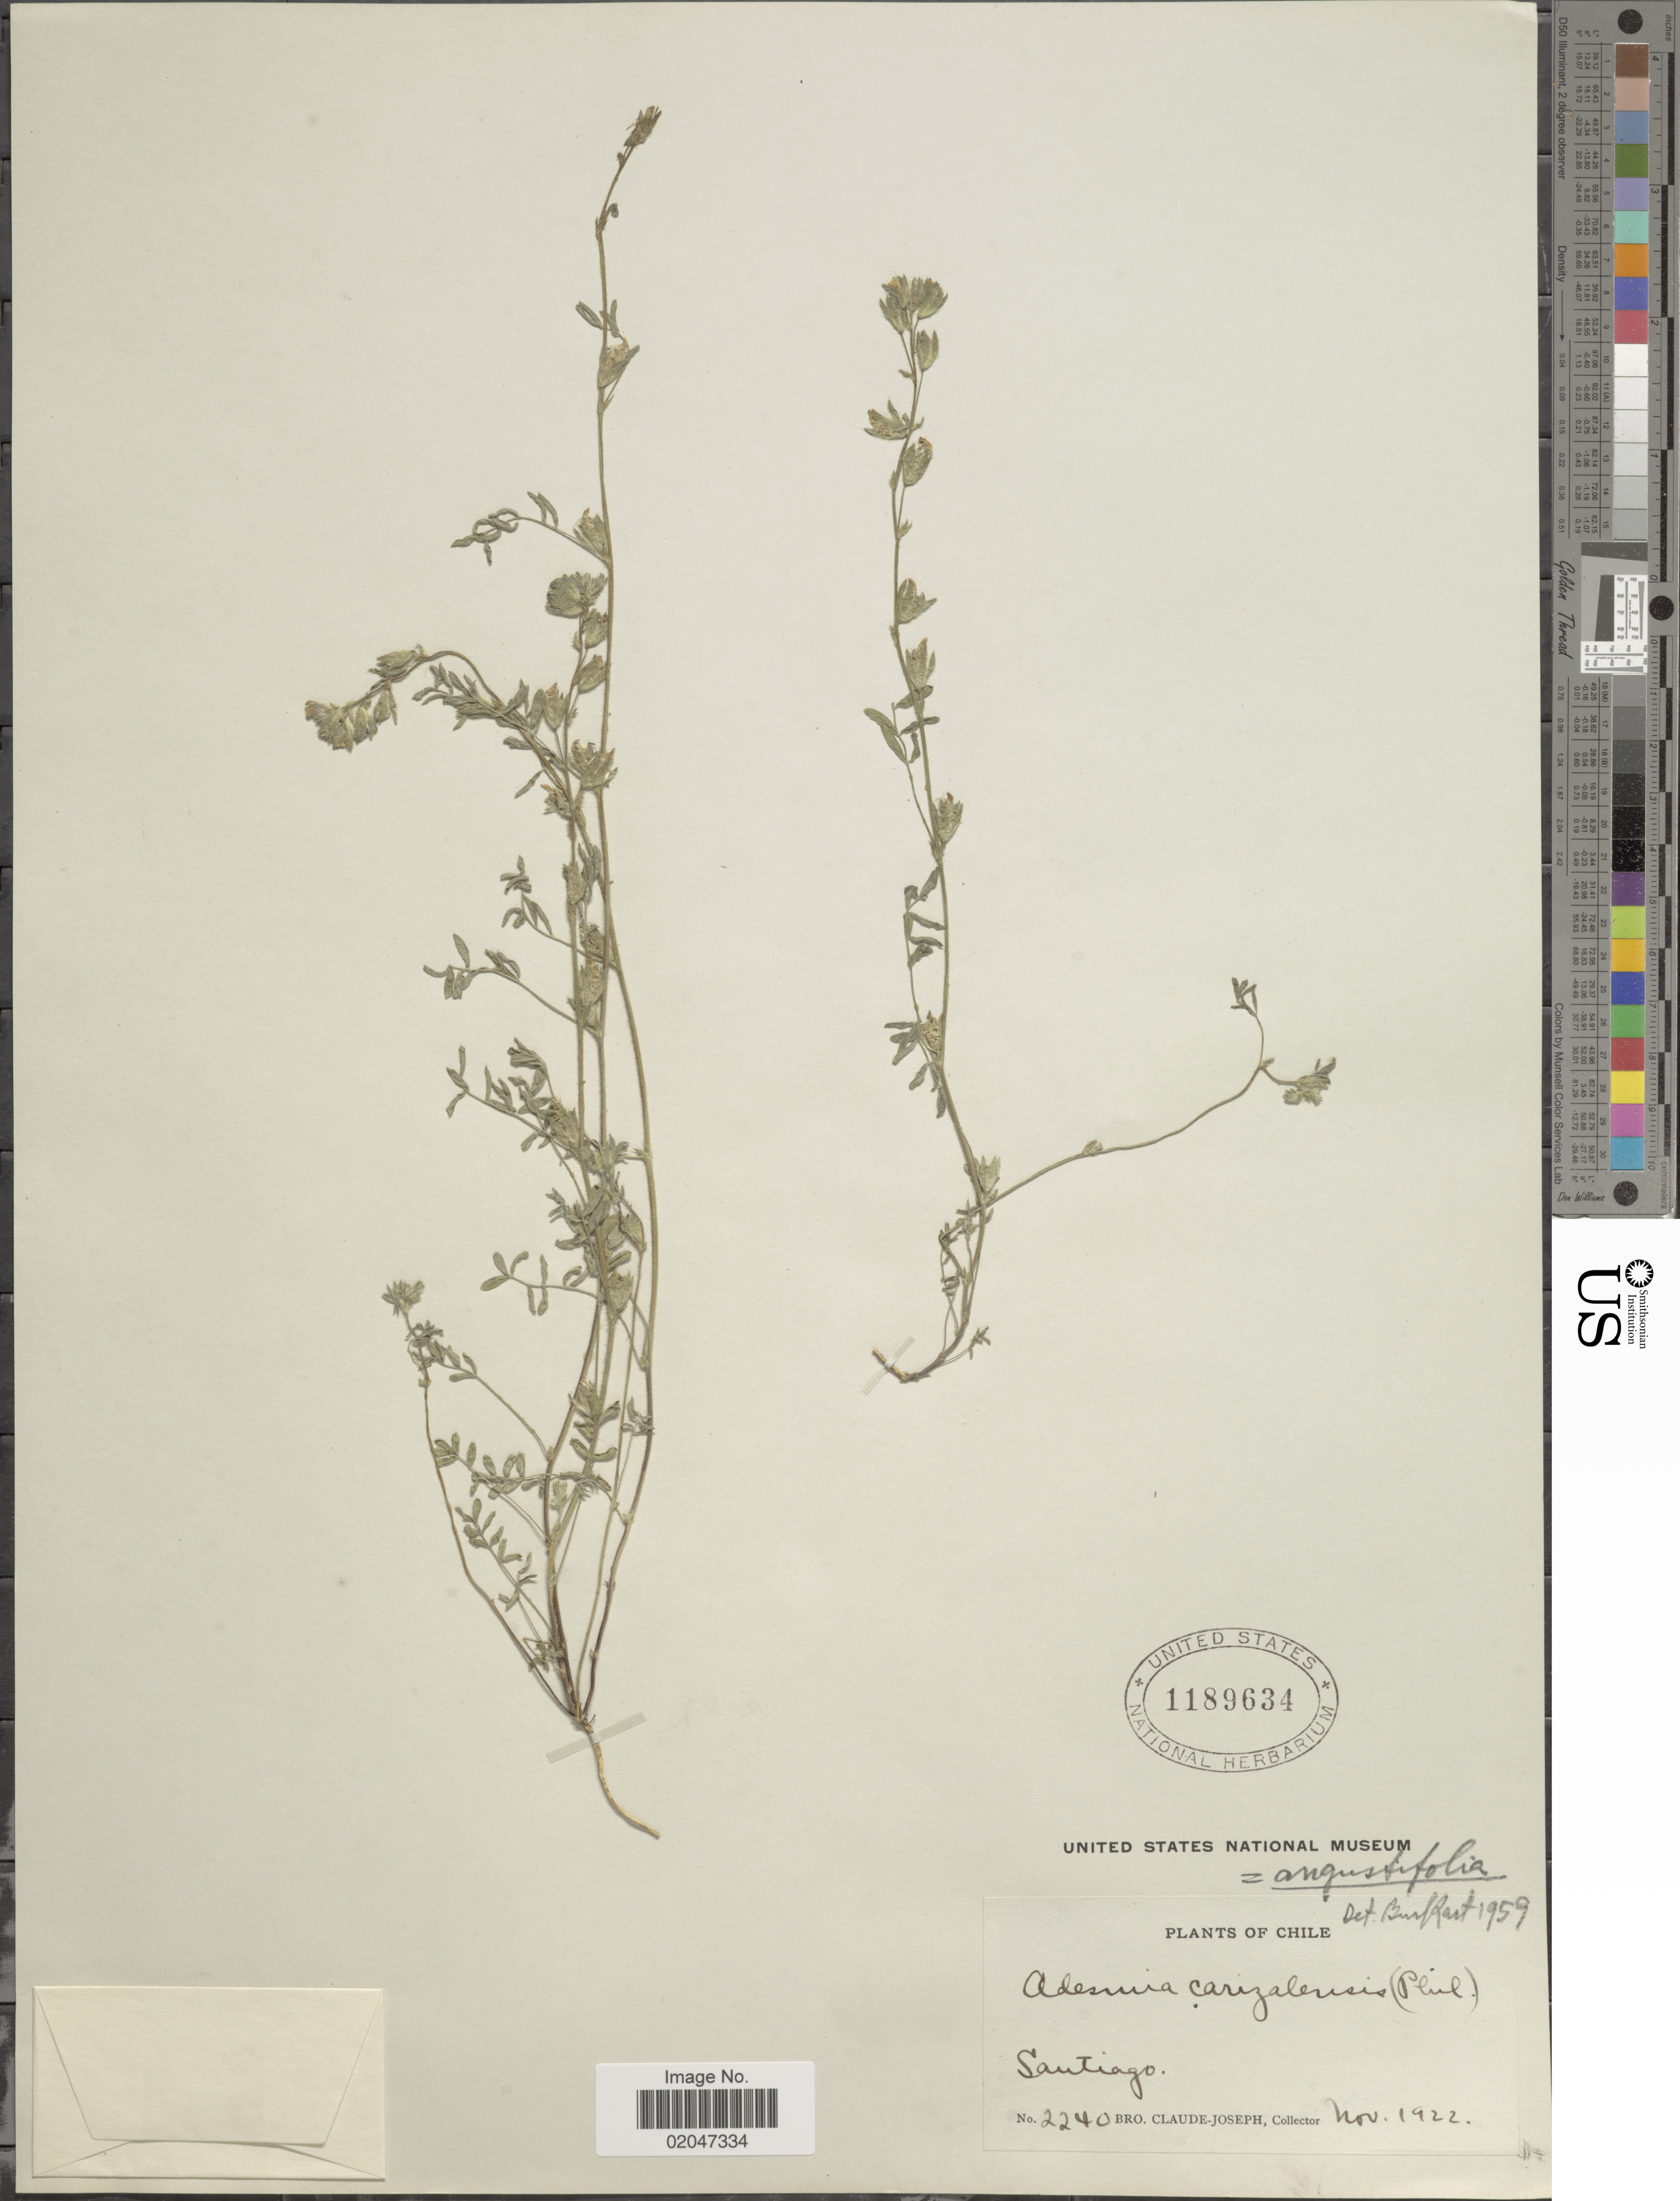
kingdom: Plantae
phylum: Tracheophyta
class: Magnoliopsida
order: Fabales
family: Fabaceae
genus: Adesmia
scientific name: Adesmia tenella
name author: Hook. & Arn.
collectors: Bro. Claude-Joseph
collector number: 2240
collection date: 1922-11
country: Chile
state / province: Región Metropolitana (RM)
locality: Santiago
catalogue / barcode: US 1189634